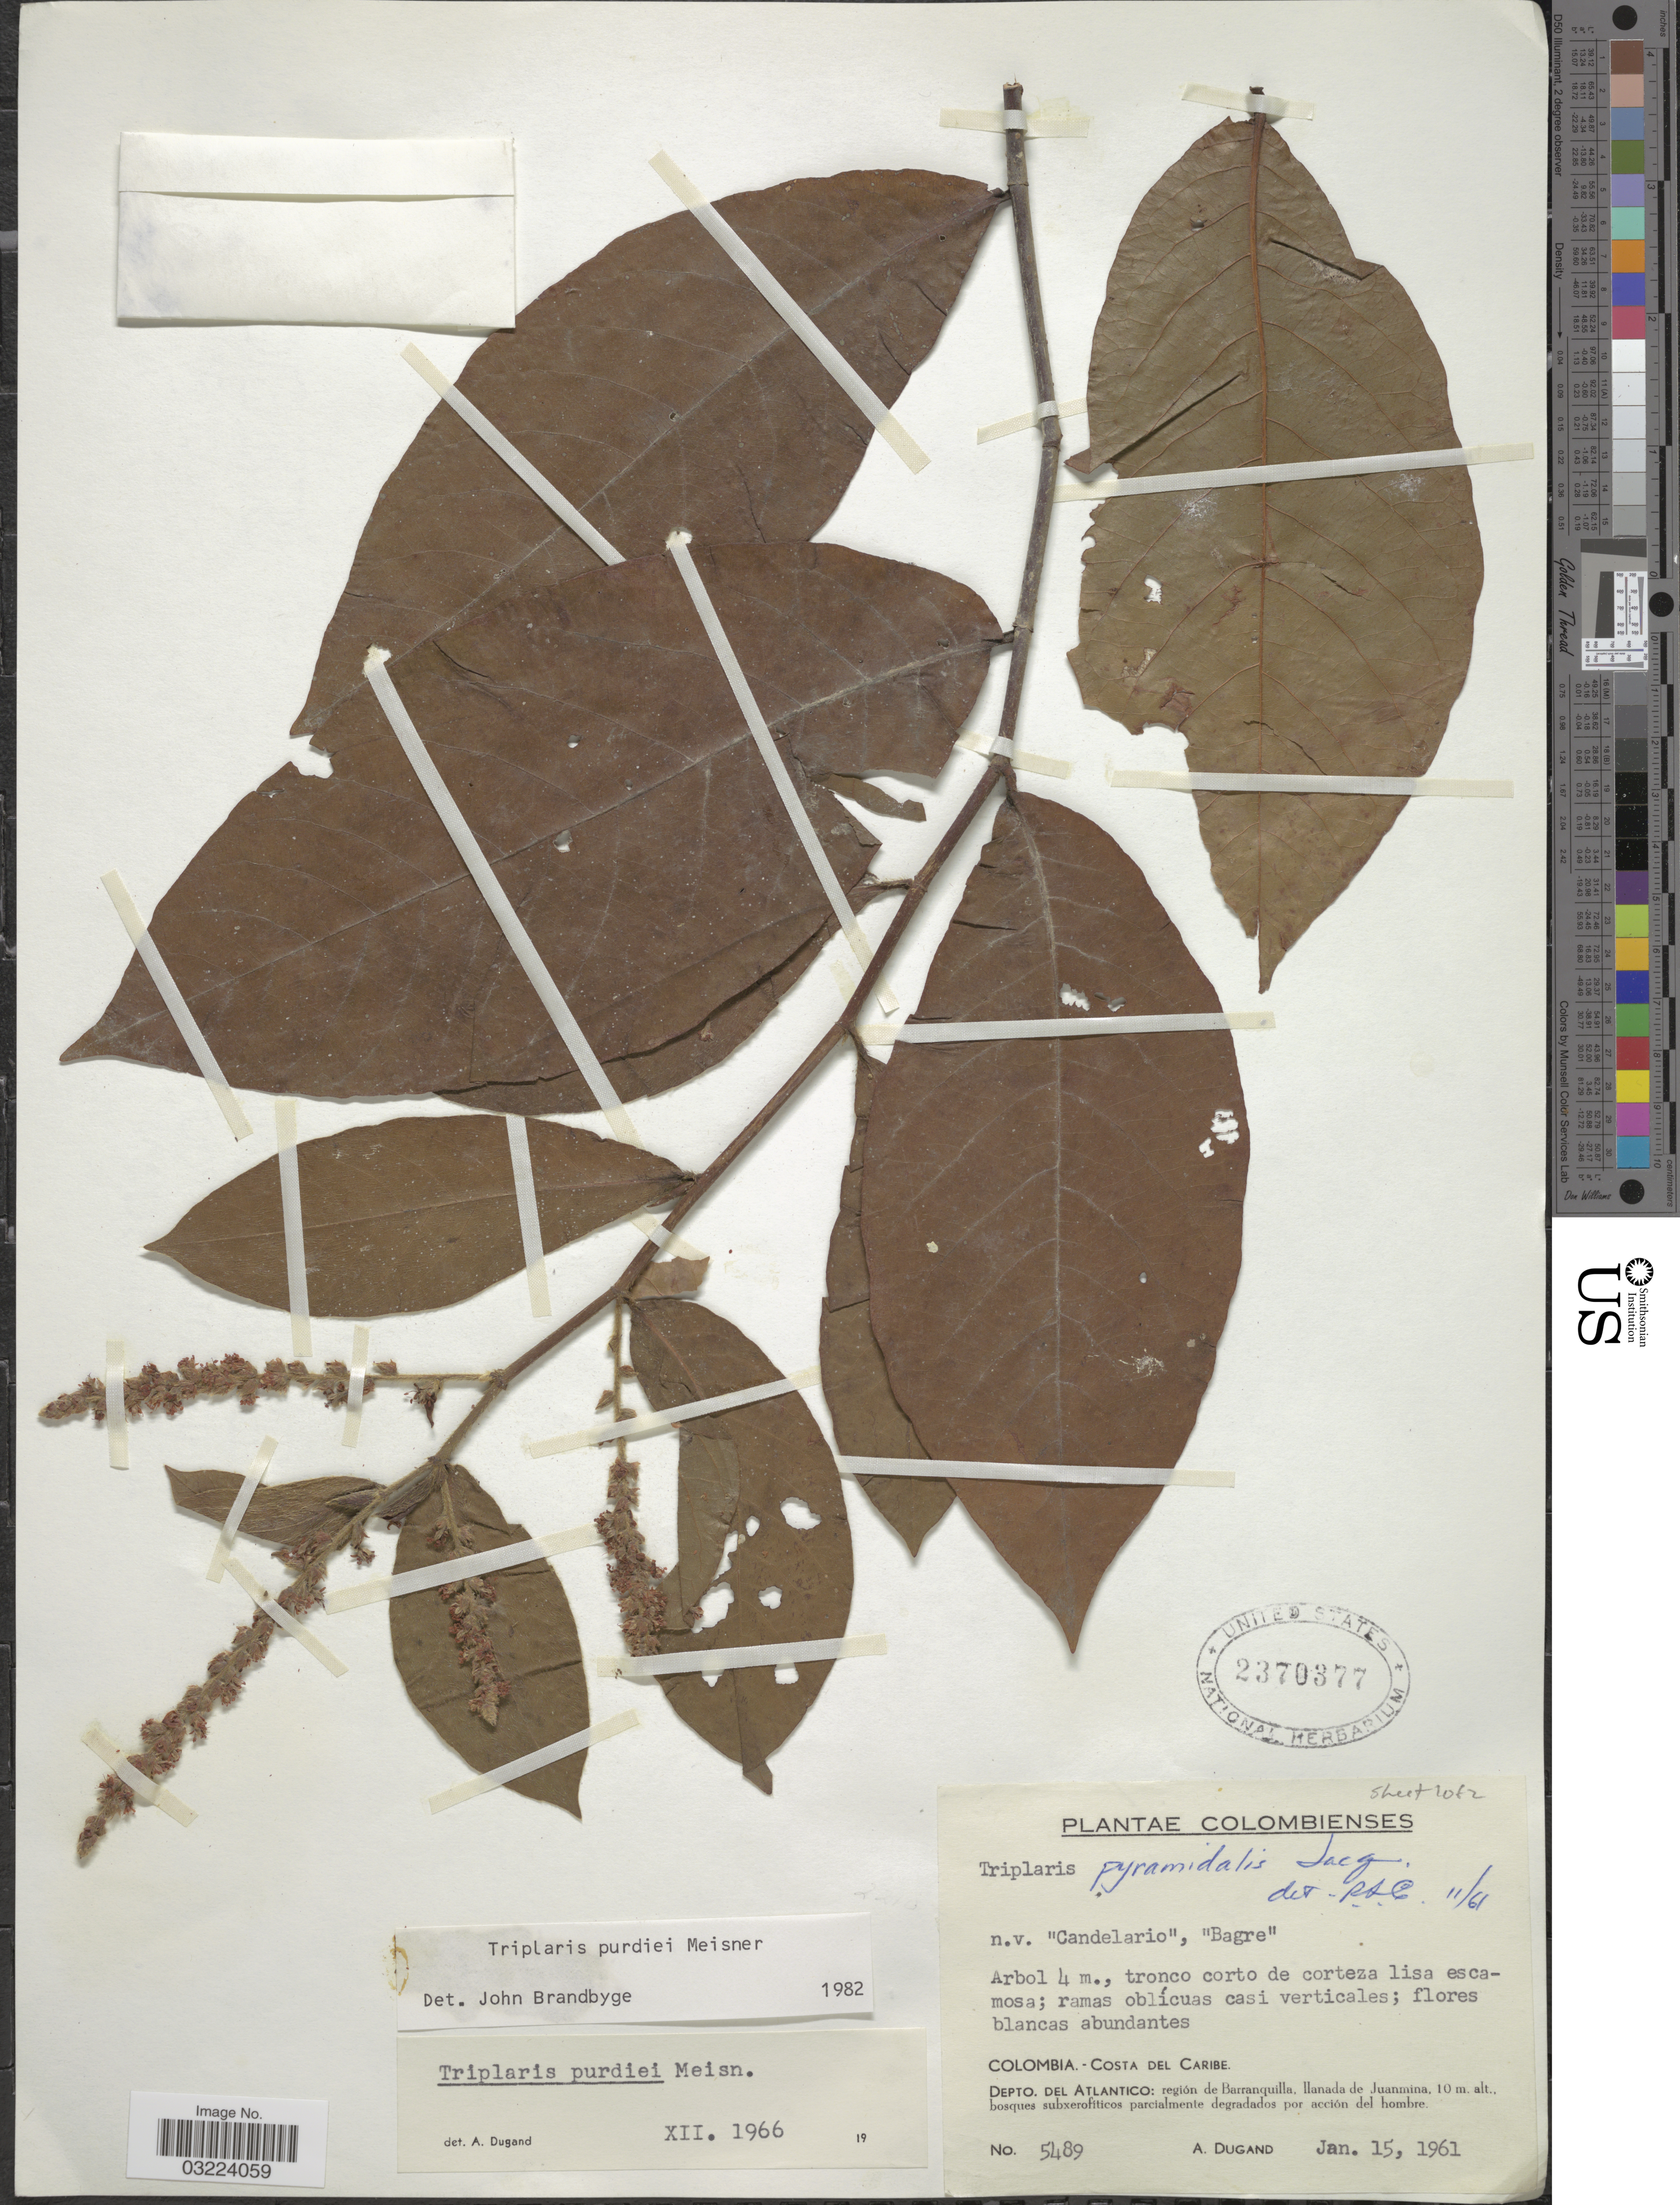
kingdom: Plantae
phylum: Tracheophyta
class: Magnoliopsida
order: Caryophyllales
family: Polygonaceae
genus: Triplaris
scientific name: Triplaris purdiei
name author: Meisn.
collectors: A. Dugand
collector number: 5489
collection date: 1961-01-15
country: Colombia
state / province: Atlántico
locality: Costa del Caribe, Depto. del Atlantico: región de Barranquilla, llanada de Juanmina.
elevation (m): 10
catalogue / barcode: US 2370377